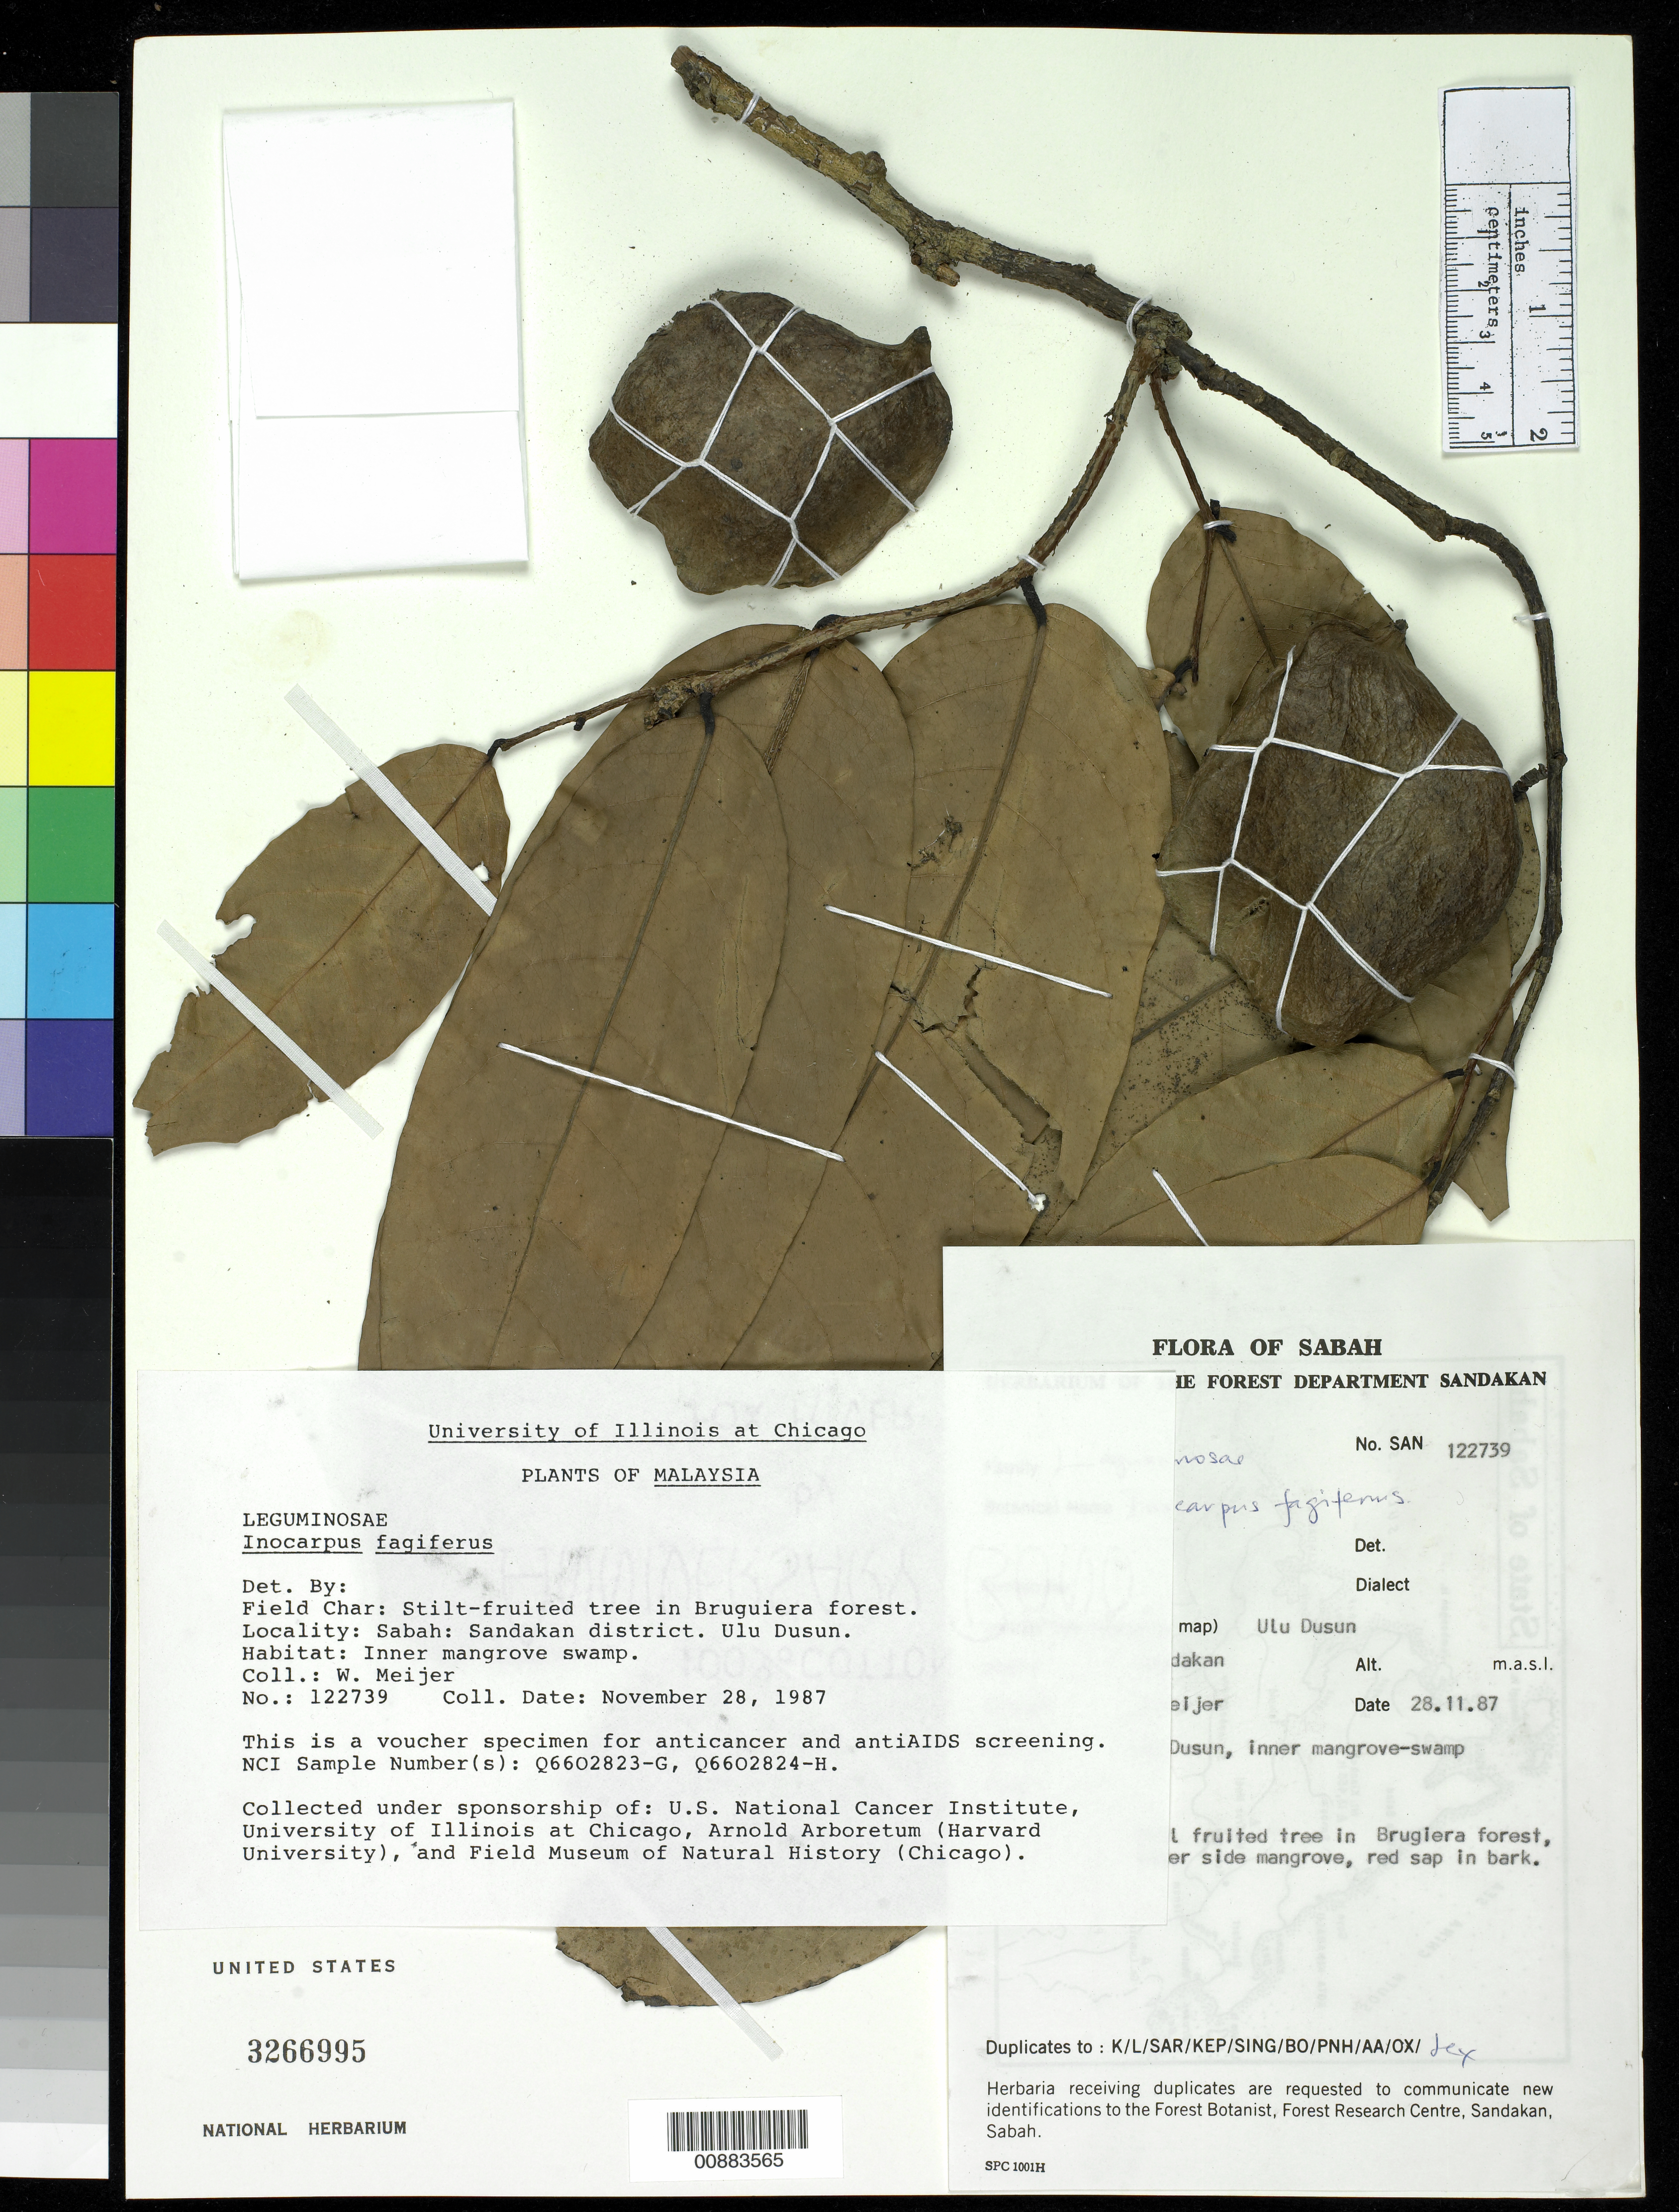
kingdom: Plantae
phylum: Tracheophyta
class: Magnoliopsida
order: Fabales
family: Fabaceae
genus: Inocarpus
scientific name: Inocarpus fagifer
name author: (Parkinson) Fosberg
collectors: W. Meijer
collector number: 122739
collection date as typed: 28 Nov 1987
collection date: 1987-11-28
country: Malaysia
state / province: Sabah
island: Borneo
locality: Ulu Dusun, Sandakan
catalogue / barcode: US 3266995